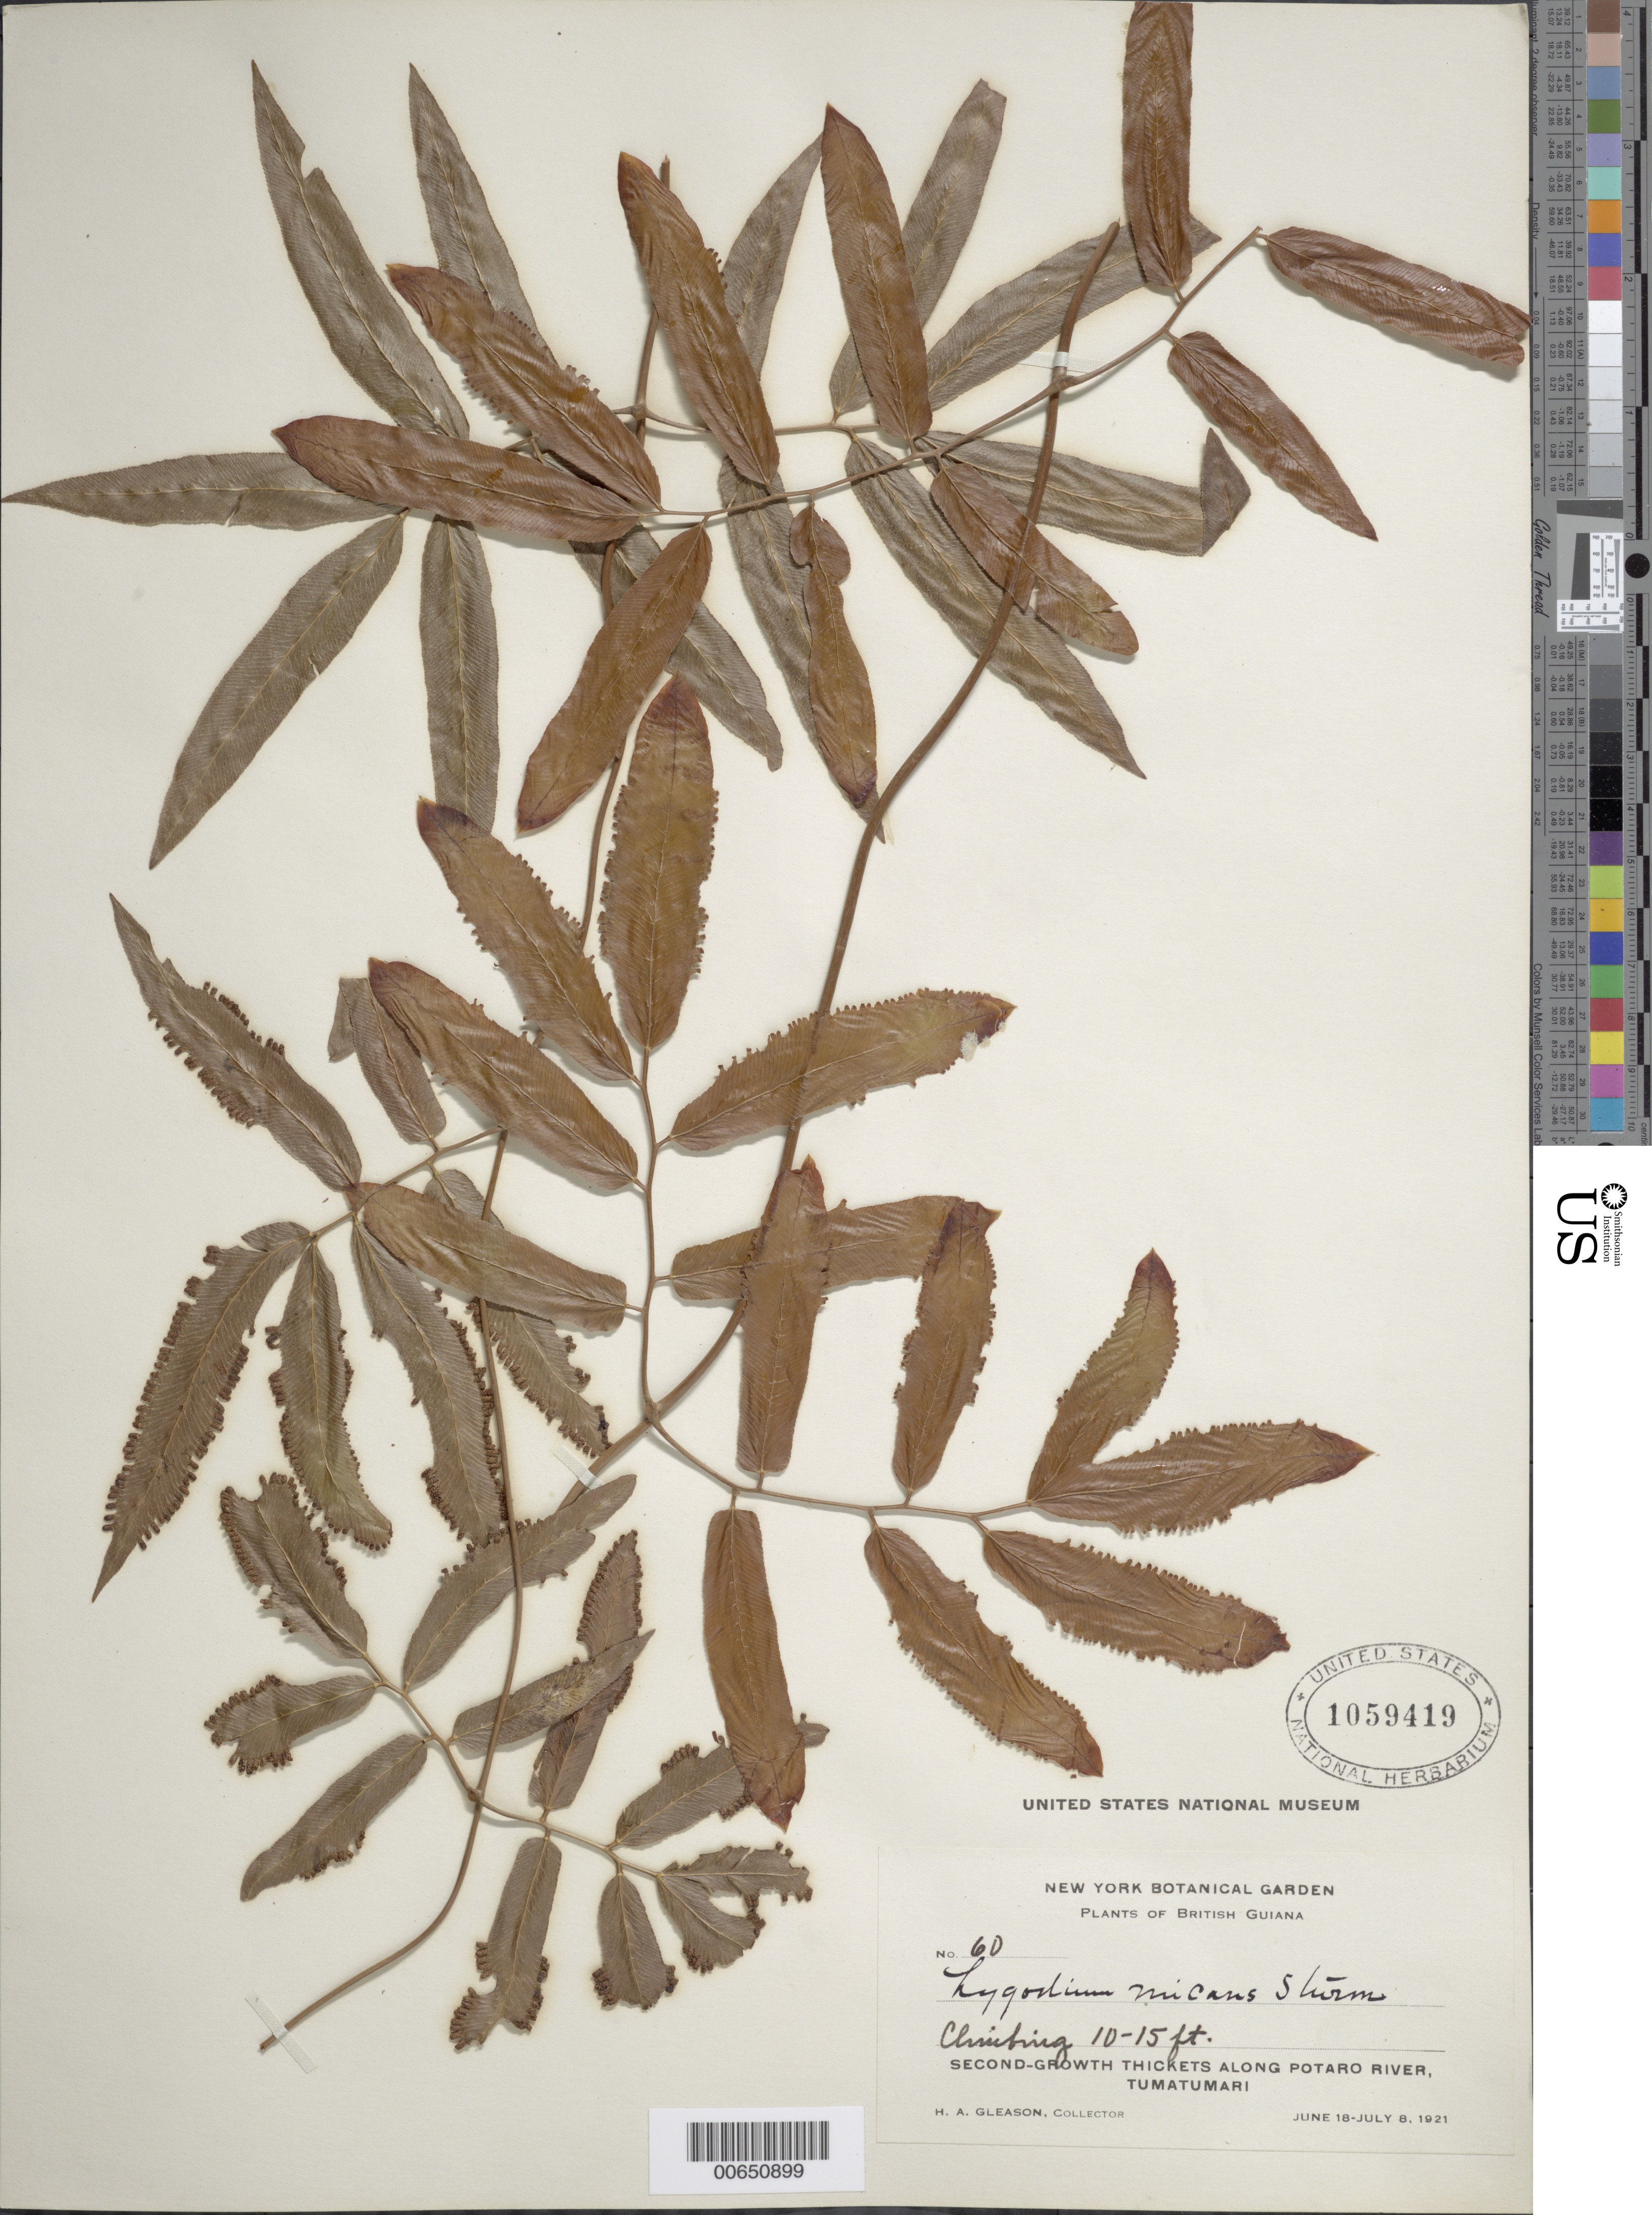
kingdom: Plantae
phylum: Tracheophyta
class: Polypodiopsida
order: Schizaeales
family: Lygodiaceae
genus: Lygodium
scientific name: Lygodium volubile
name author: Sw.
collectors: H. A. Gleason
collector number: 60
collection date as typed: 18-Jun-21 to 8-Jul-21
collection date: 1921-06-18/1921-07-08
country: Guyana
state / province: Potaro-Siparuni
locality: Tumatumari Village, Potaro R.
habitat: Second-growth thickets along Potaro River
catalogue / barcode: US 1059419